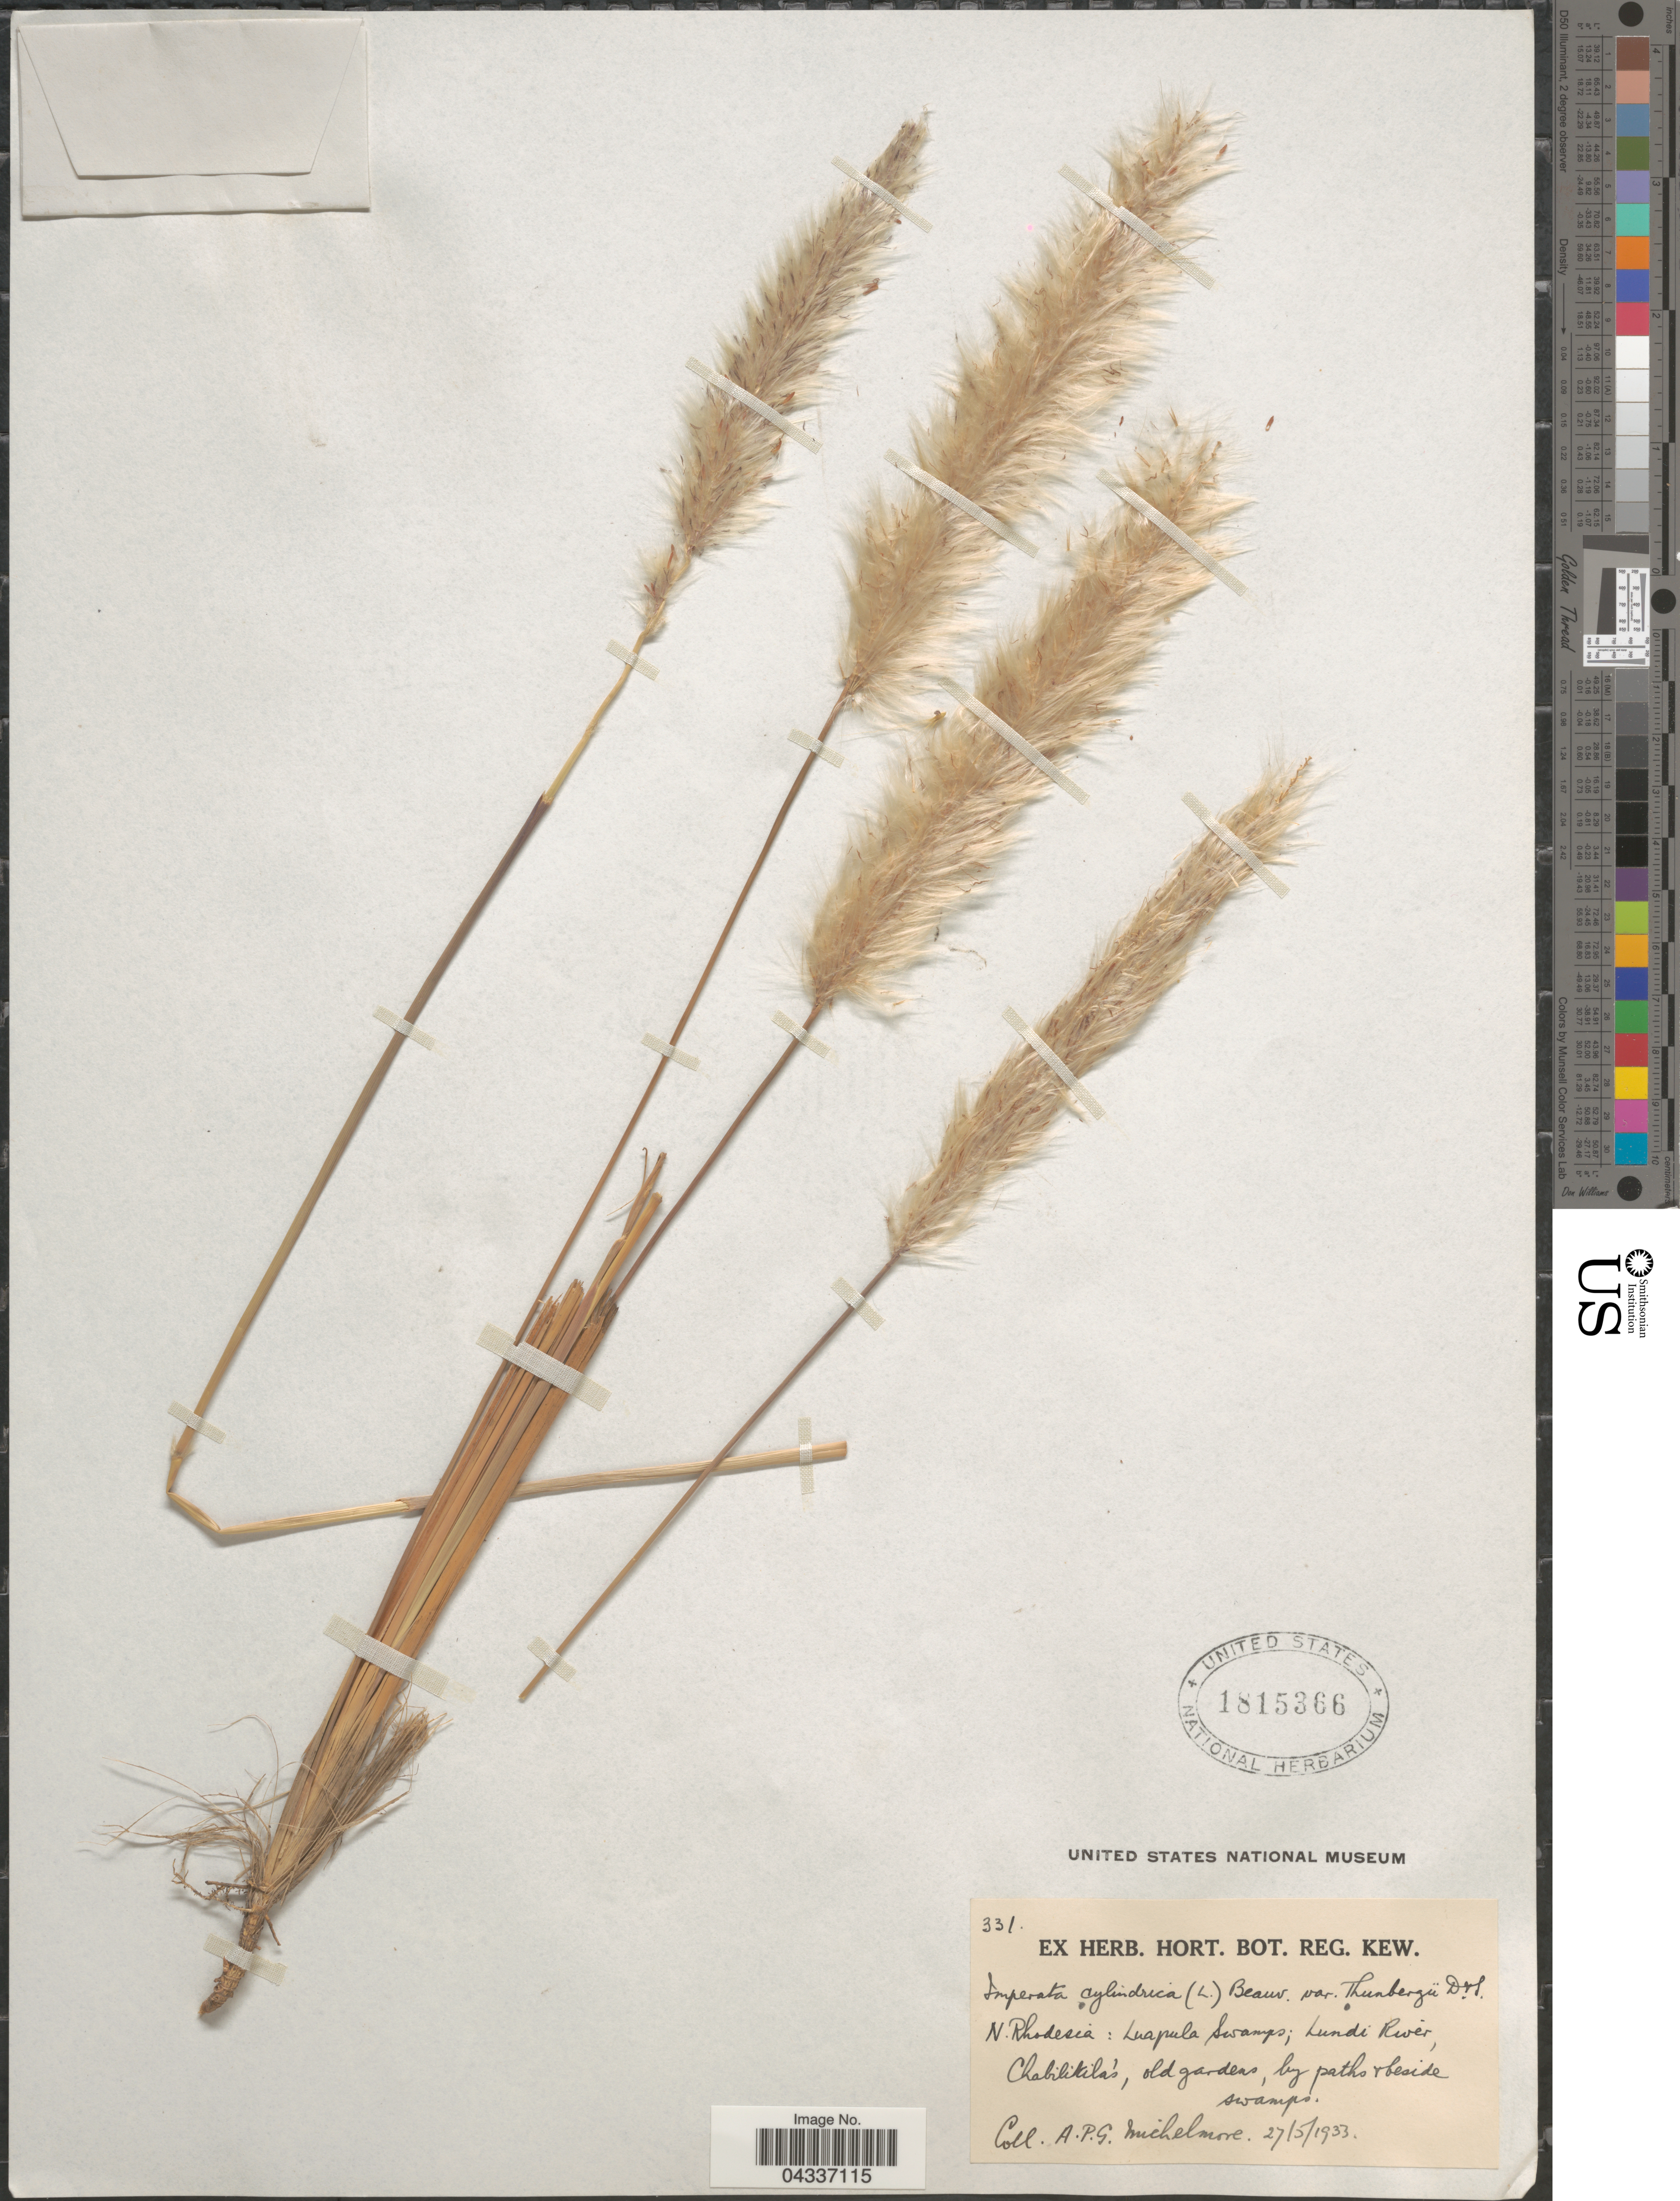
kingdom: Plantae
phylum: Tracheophyta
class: Liliopsida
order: Poales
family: Poaceae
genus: Imperata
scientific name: Imperata cylindrica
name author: (L.) P. Beauv.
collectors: A. Michelmore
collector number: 331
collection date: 1933-05-27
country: Zambia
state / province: Luapula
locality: N. Rhodesia: Luapula Swamps; Lundi River, Chabilikila's, old gardens, by paths & beside swamps.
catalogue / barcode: US 1815366